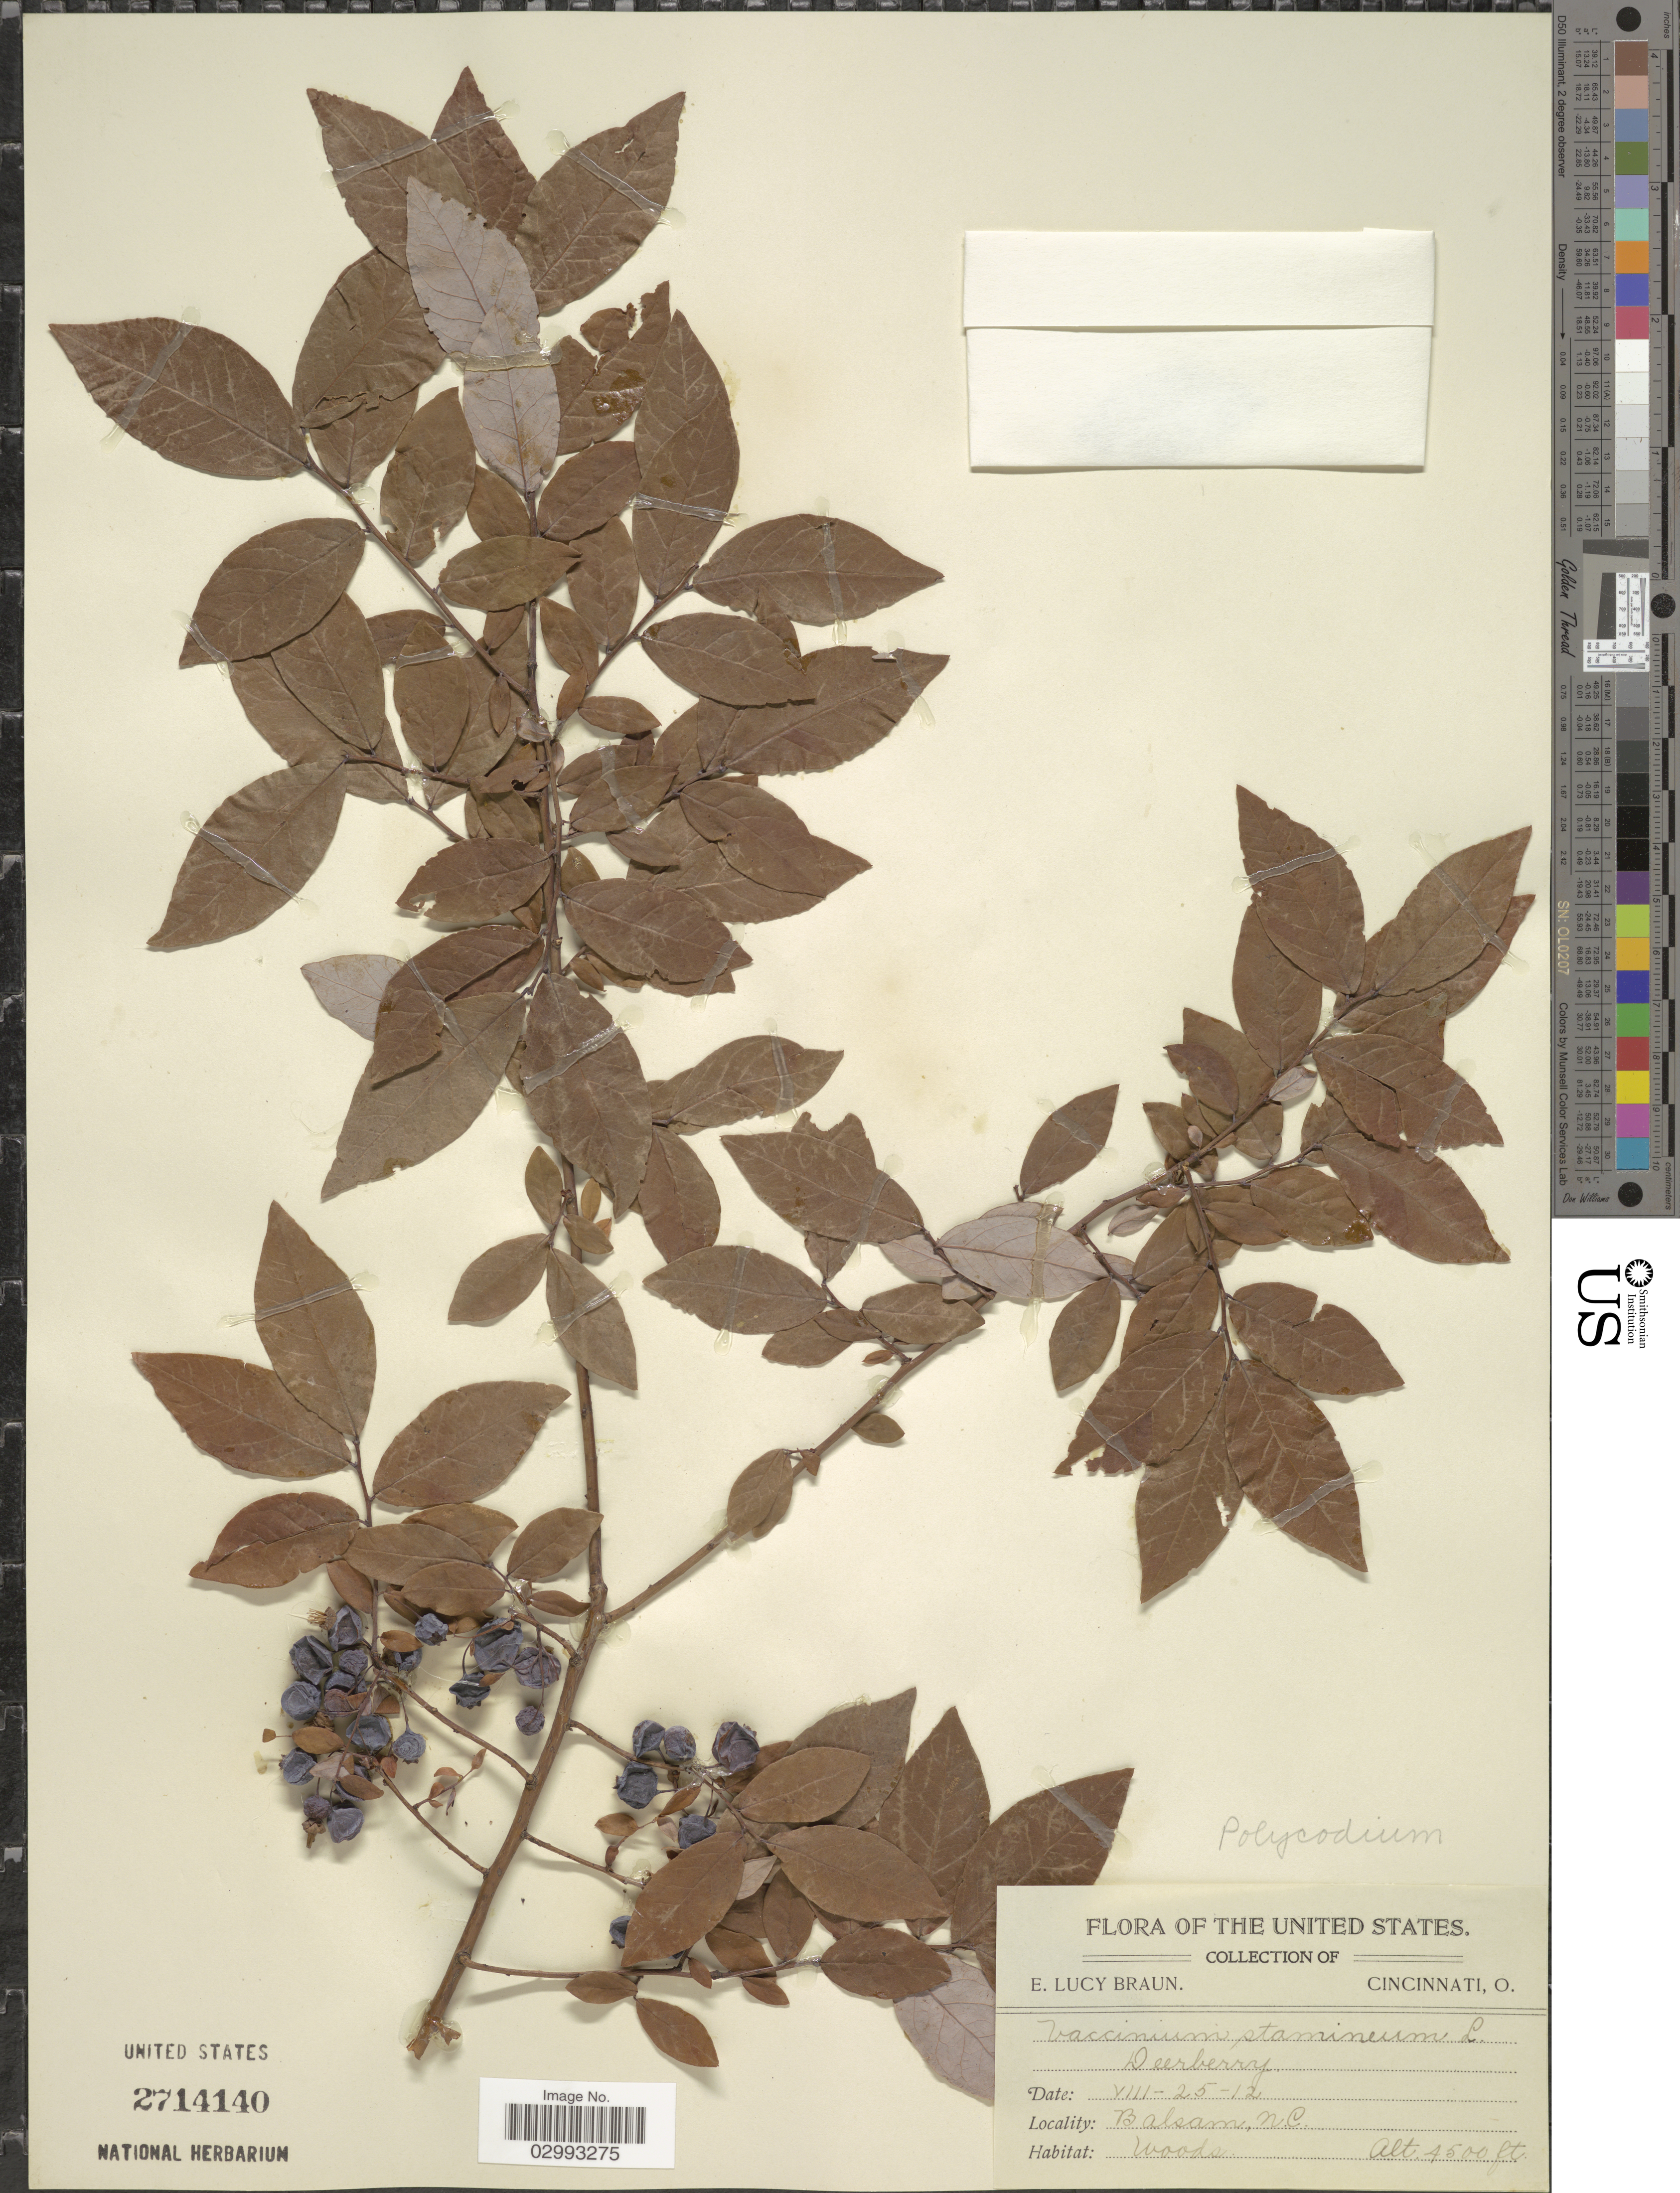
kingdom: Plantae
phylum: Tracheophyta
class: Magnoliopsida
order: Ericales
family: Ericaceae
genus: Polycodium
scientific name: Polycodium stamineum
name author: (L.) Greene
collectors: E. L. Braun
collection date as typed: Transcribed d/m/y: 25/8/12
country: United States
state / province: North Carolina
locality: Balsam.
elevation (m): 1372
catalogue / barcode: US 2714140